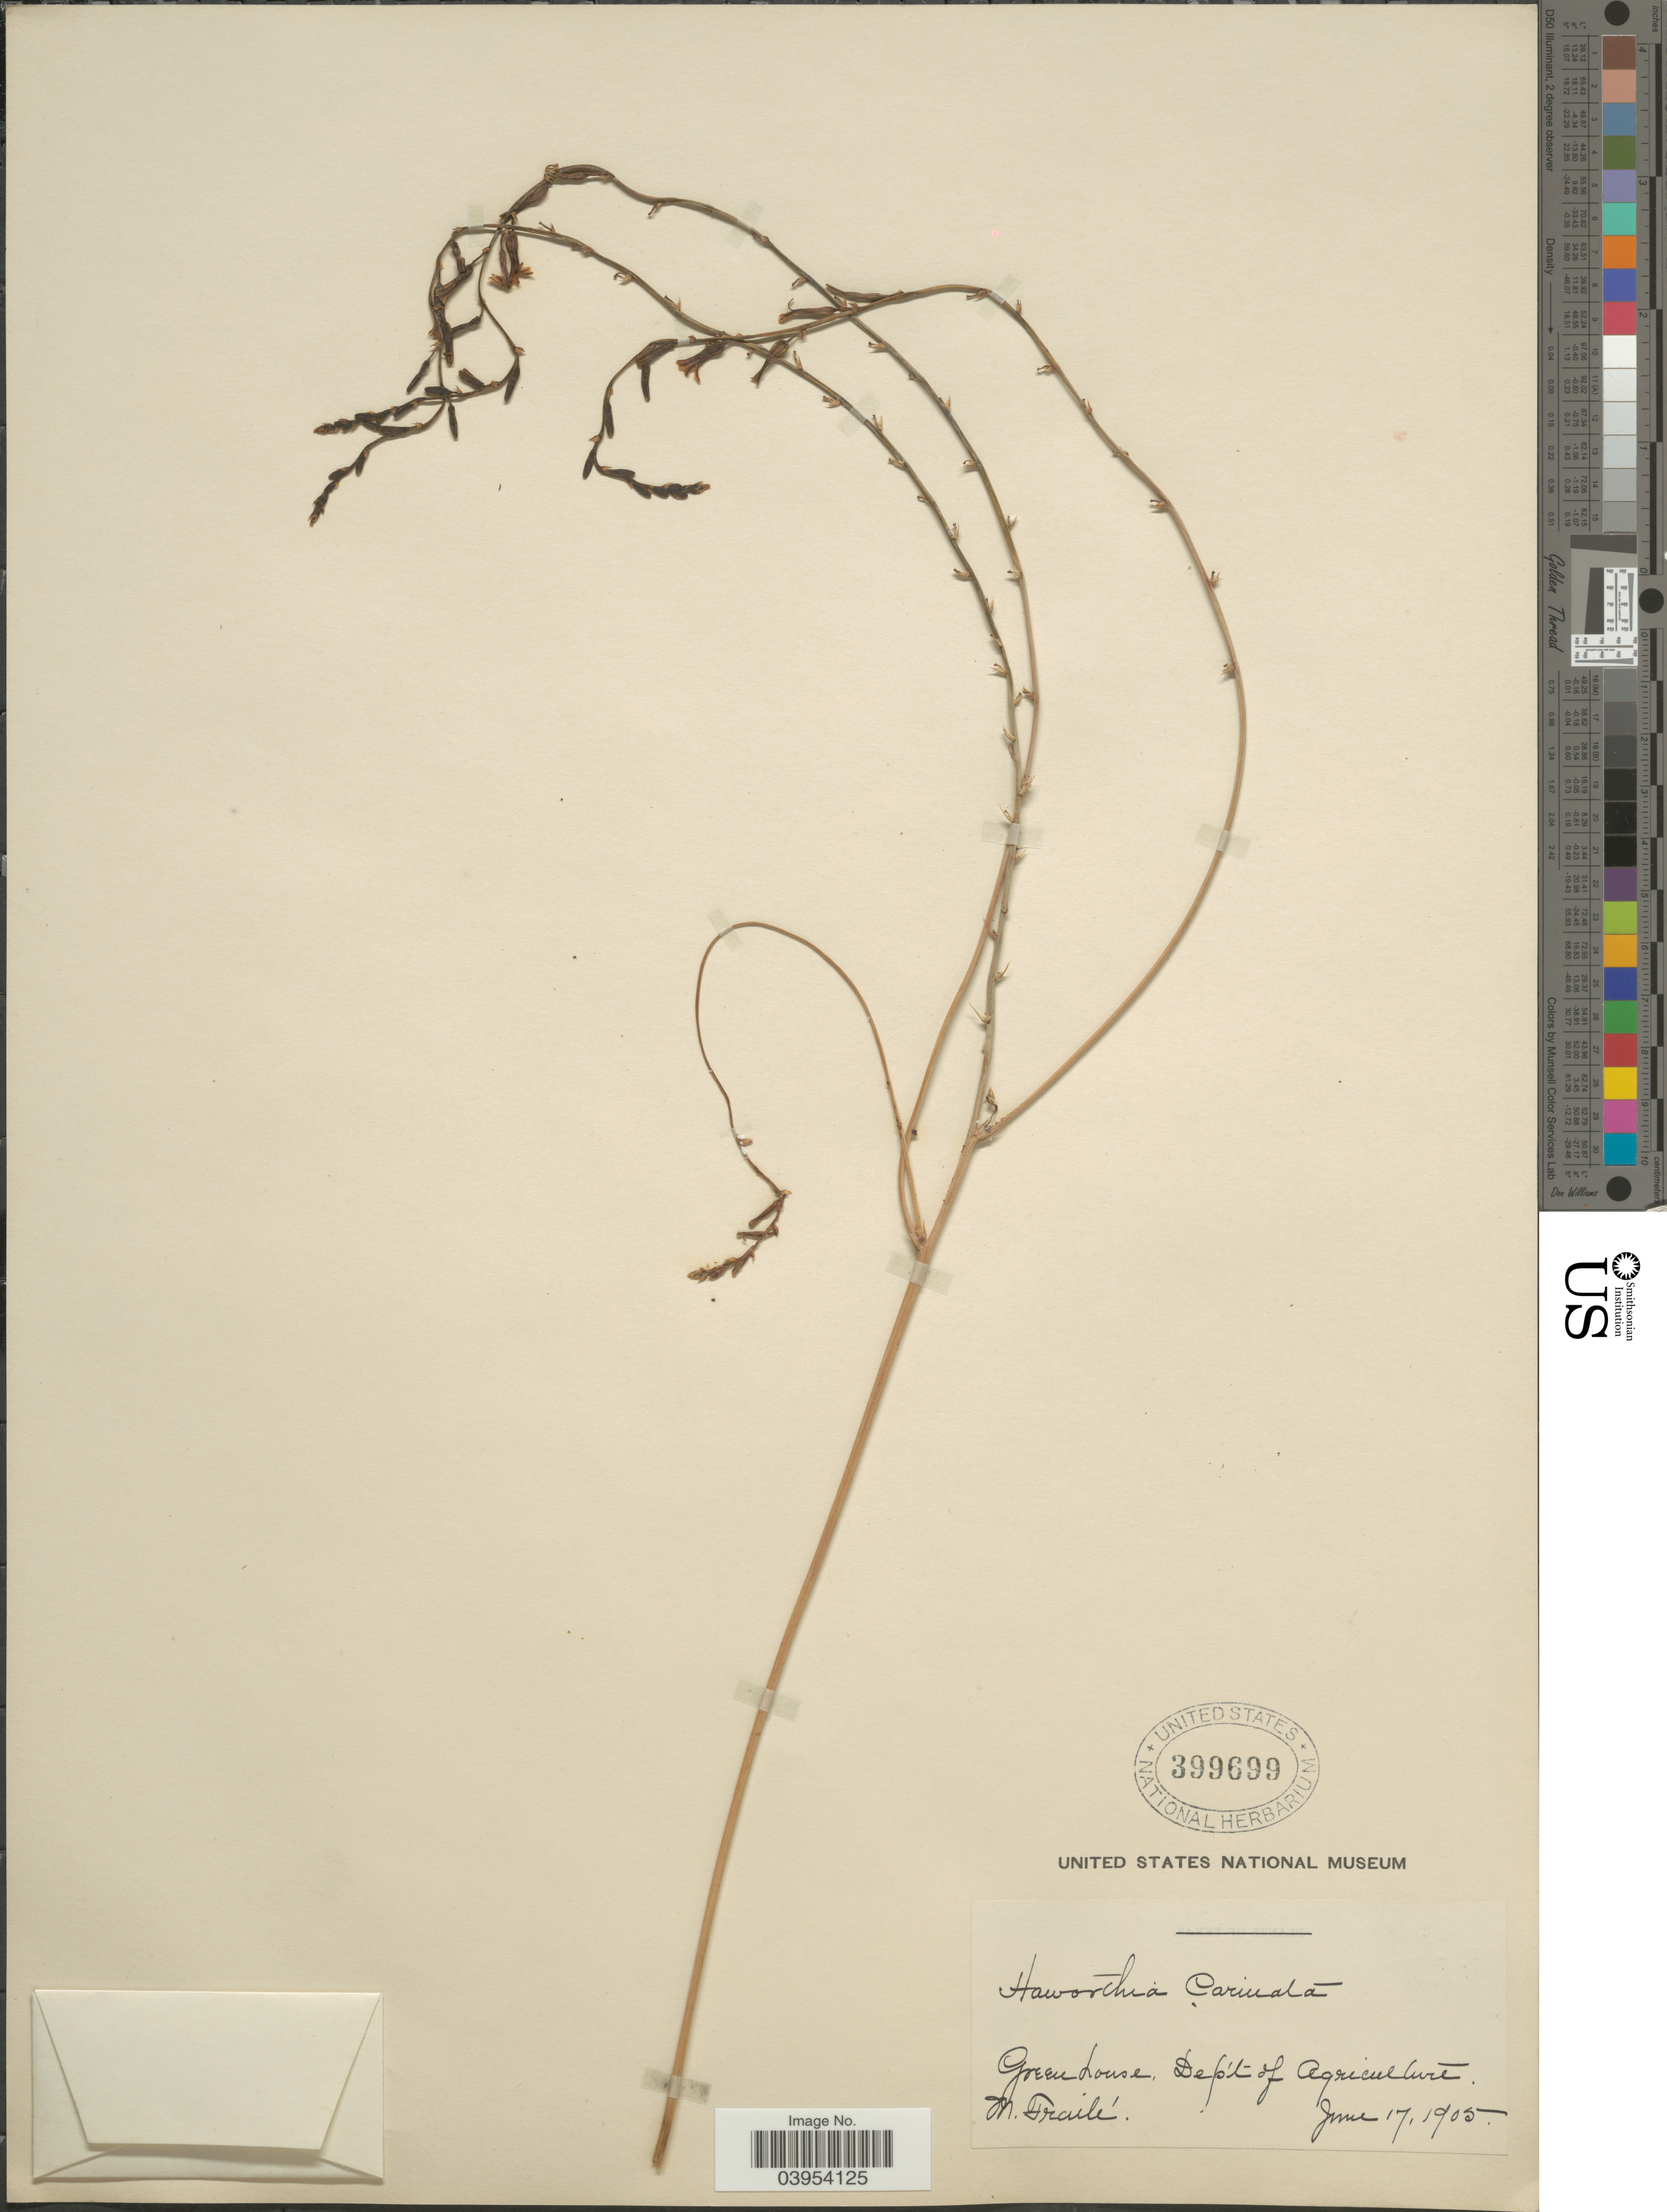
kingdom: Plantae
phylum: Tracheophyta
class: Liliopsida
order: Asparagales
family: Asphodelaceae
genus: Haworthia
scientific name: Haworthia carinata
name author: Resende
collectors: M. Fraile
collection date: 1905-06-17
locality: Greenhouse, Dep't of Agriculture.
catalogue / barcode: US 399699